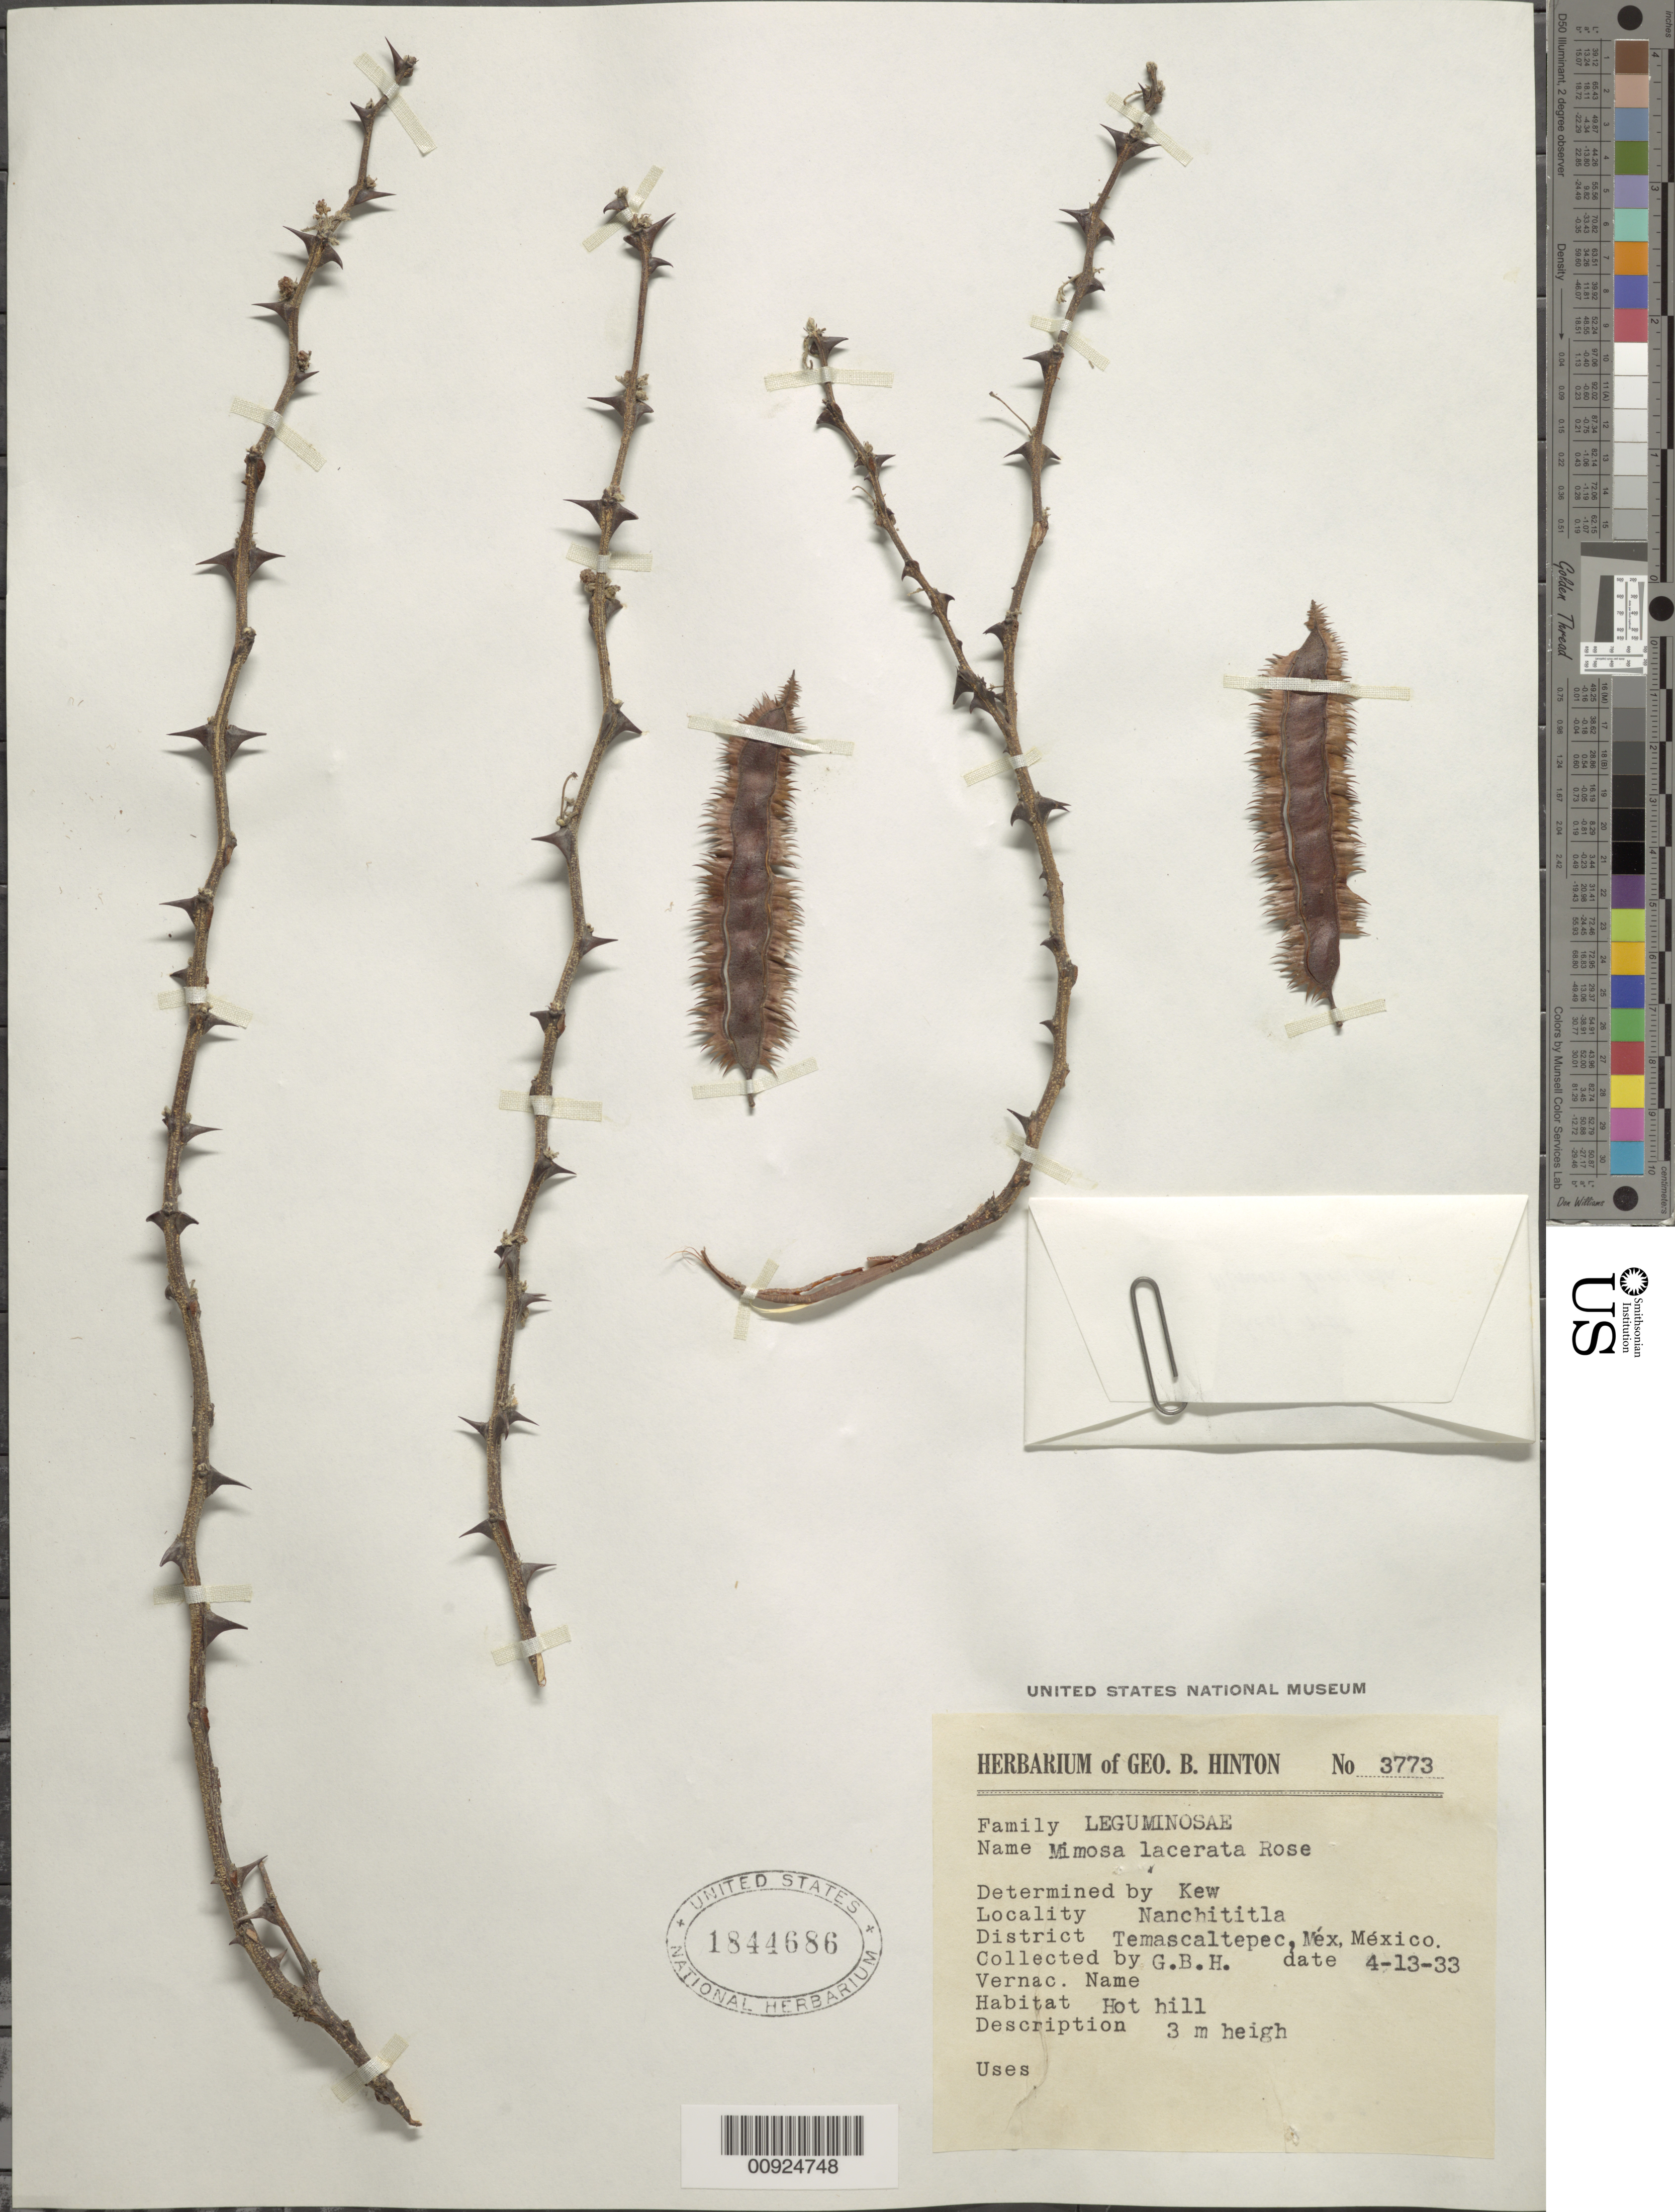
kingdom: Plantae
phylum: Tracheophyta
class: Magnoliopsida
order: Fabales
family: Fabaceae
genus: Mimosa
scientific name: Mimosa lacerata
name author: Rose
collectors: G. B. Hinton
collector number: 3773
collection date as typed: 13 Apr 1933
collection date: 1933-04-13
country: Mexico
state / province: México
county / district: Temascaltepec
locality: Nanchititla, District Temascaltepec, State of Mexico.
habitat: Hot hill.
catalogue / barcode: US 1844686